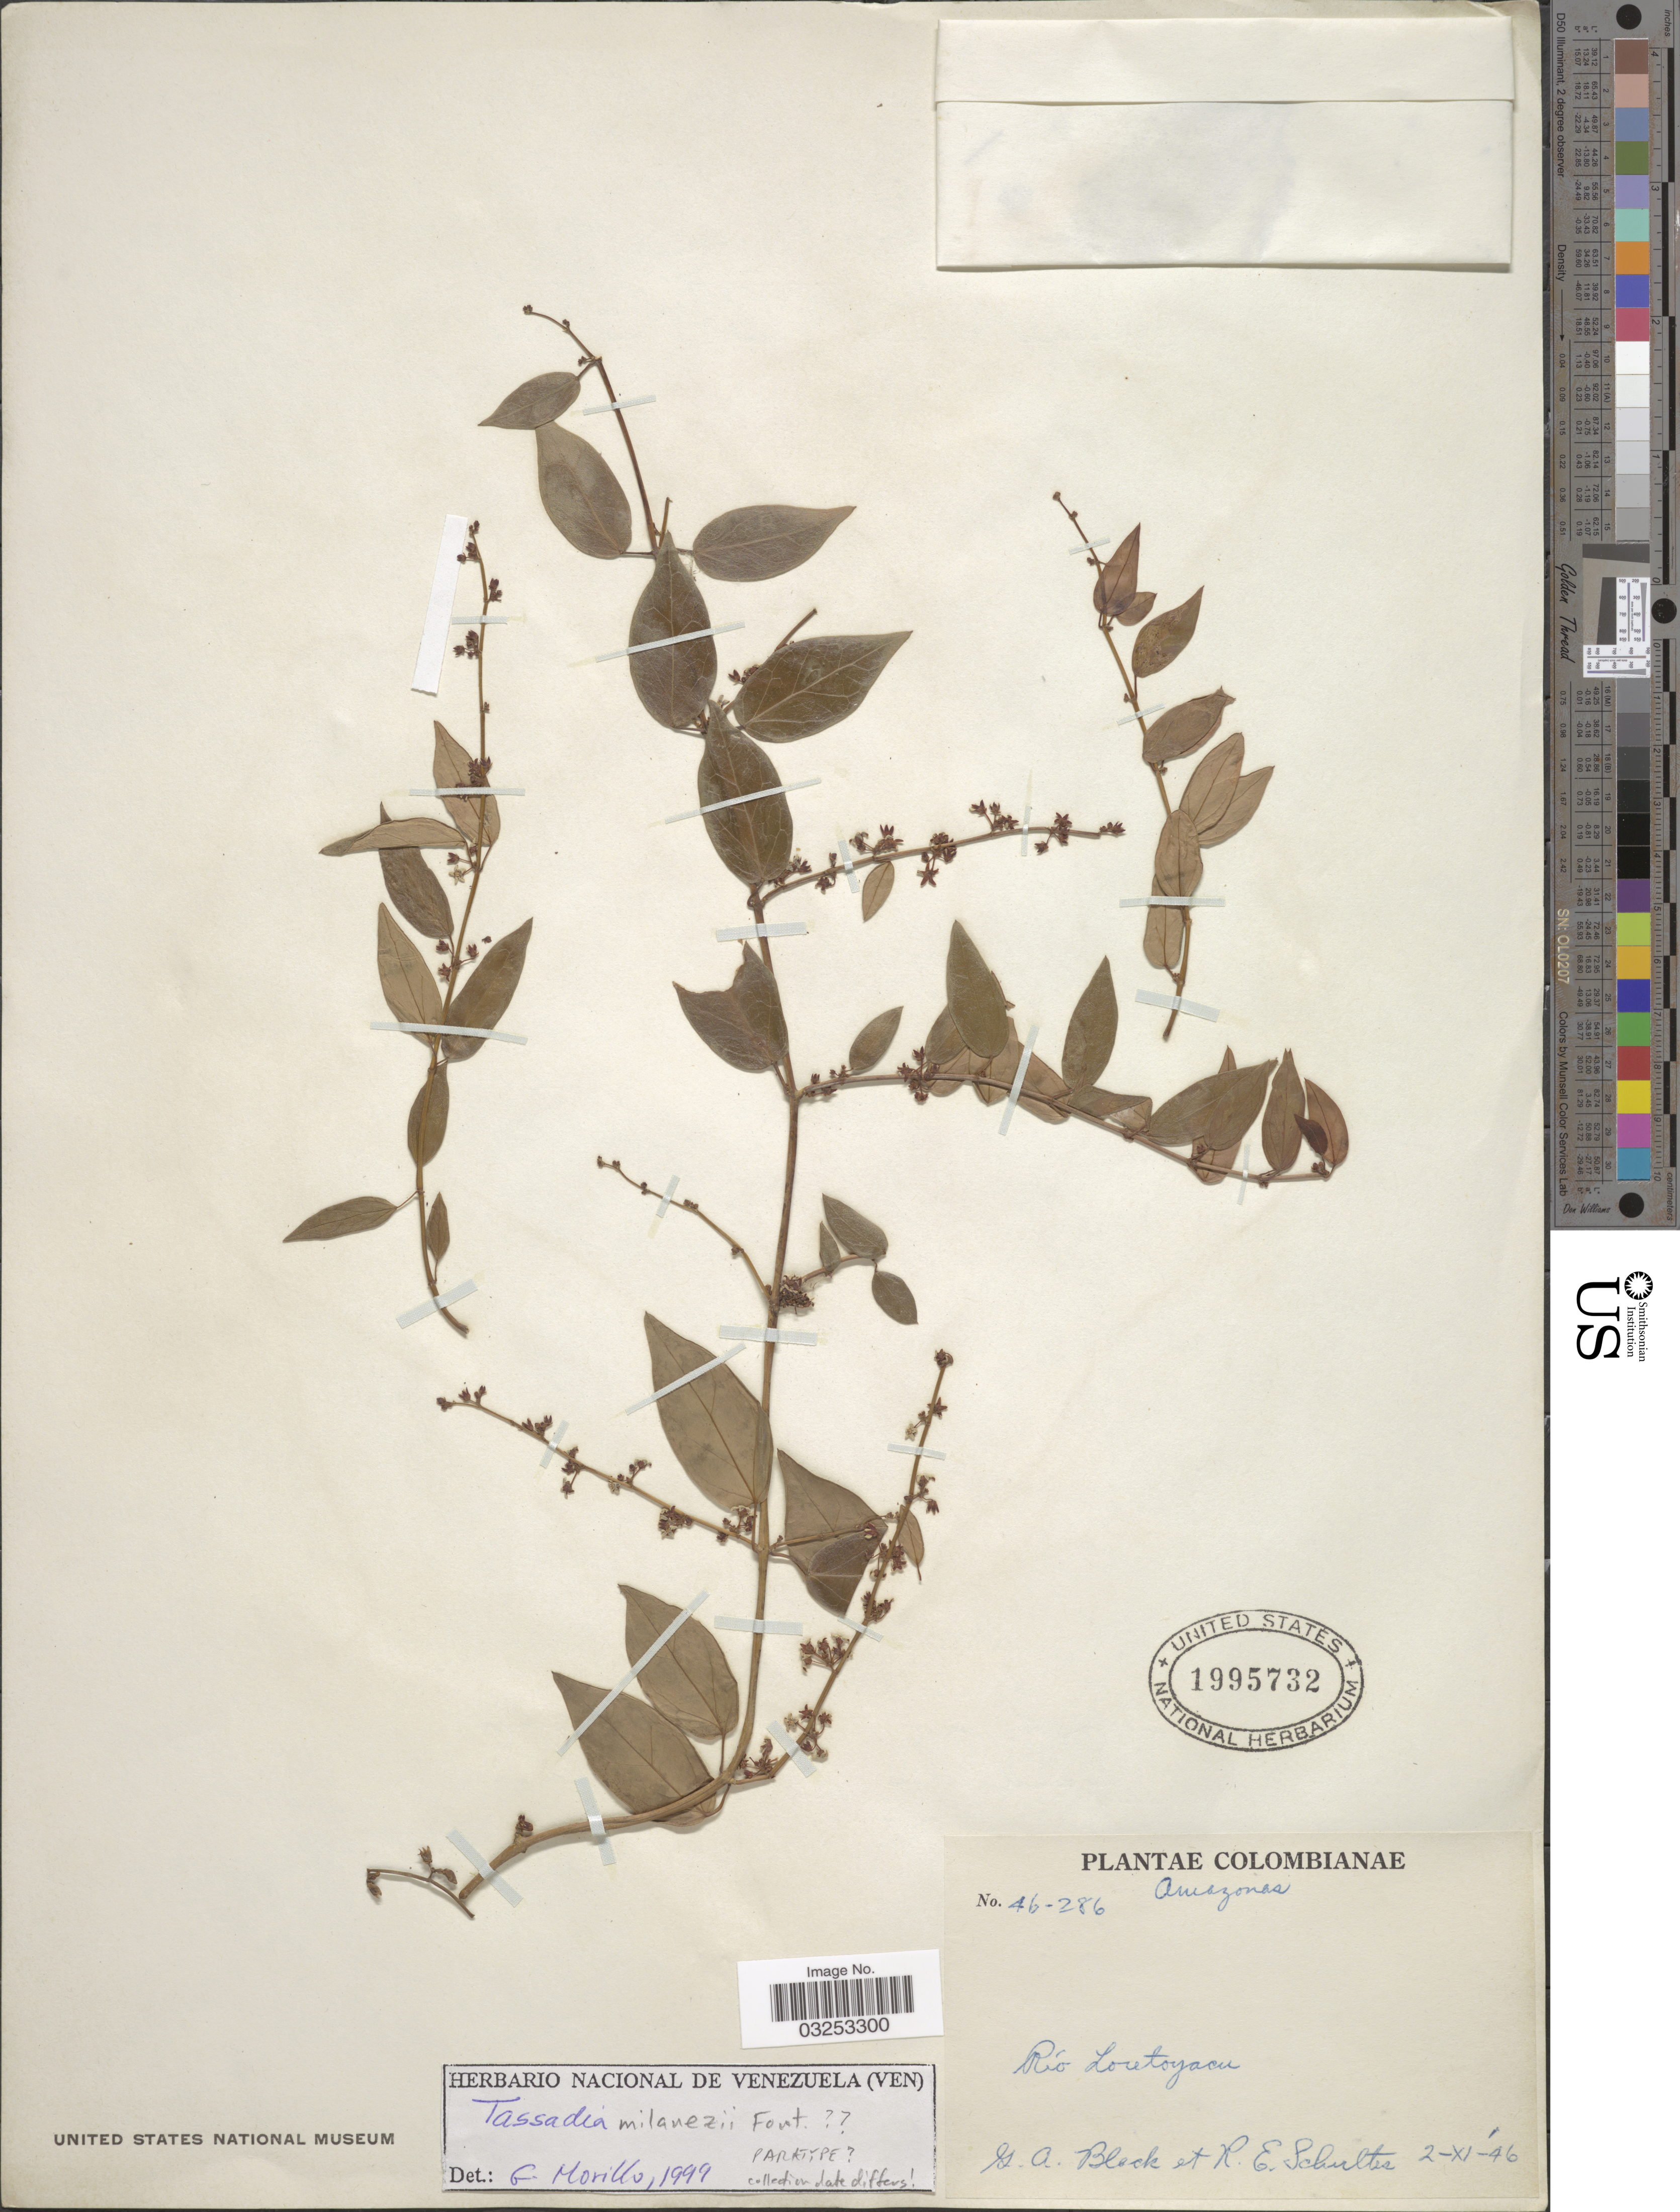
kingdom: Plantae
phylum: Tracheophyta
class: Magnoliopsida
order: Gentianales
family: Apocynaceae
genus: Tassadia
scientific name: Tassadia milanezii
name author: Fontella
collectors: G. A. Black & R. E. Schultes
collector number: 46-286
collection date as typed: Transcribed d/m/y: 2/11/46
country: Colombia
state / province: Amazônas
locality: Río Loutoyacu.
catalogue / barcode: US 1995732